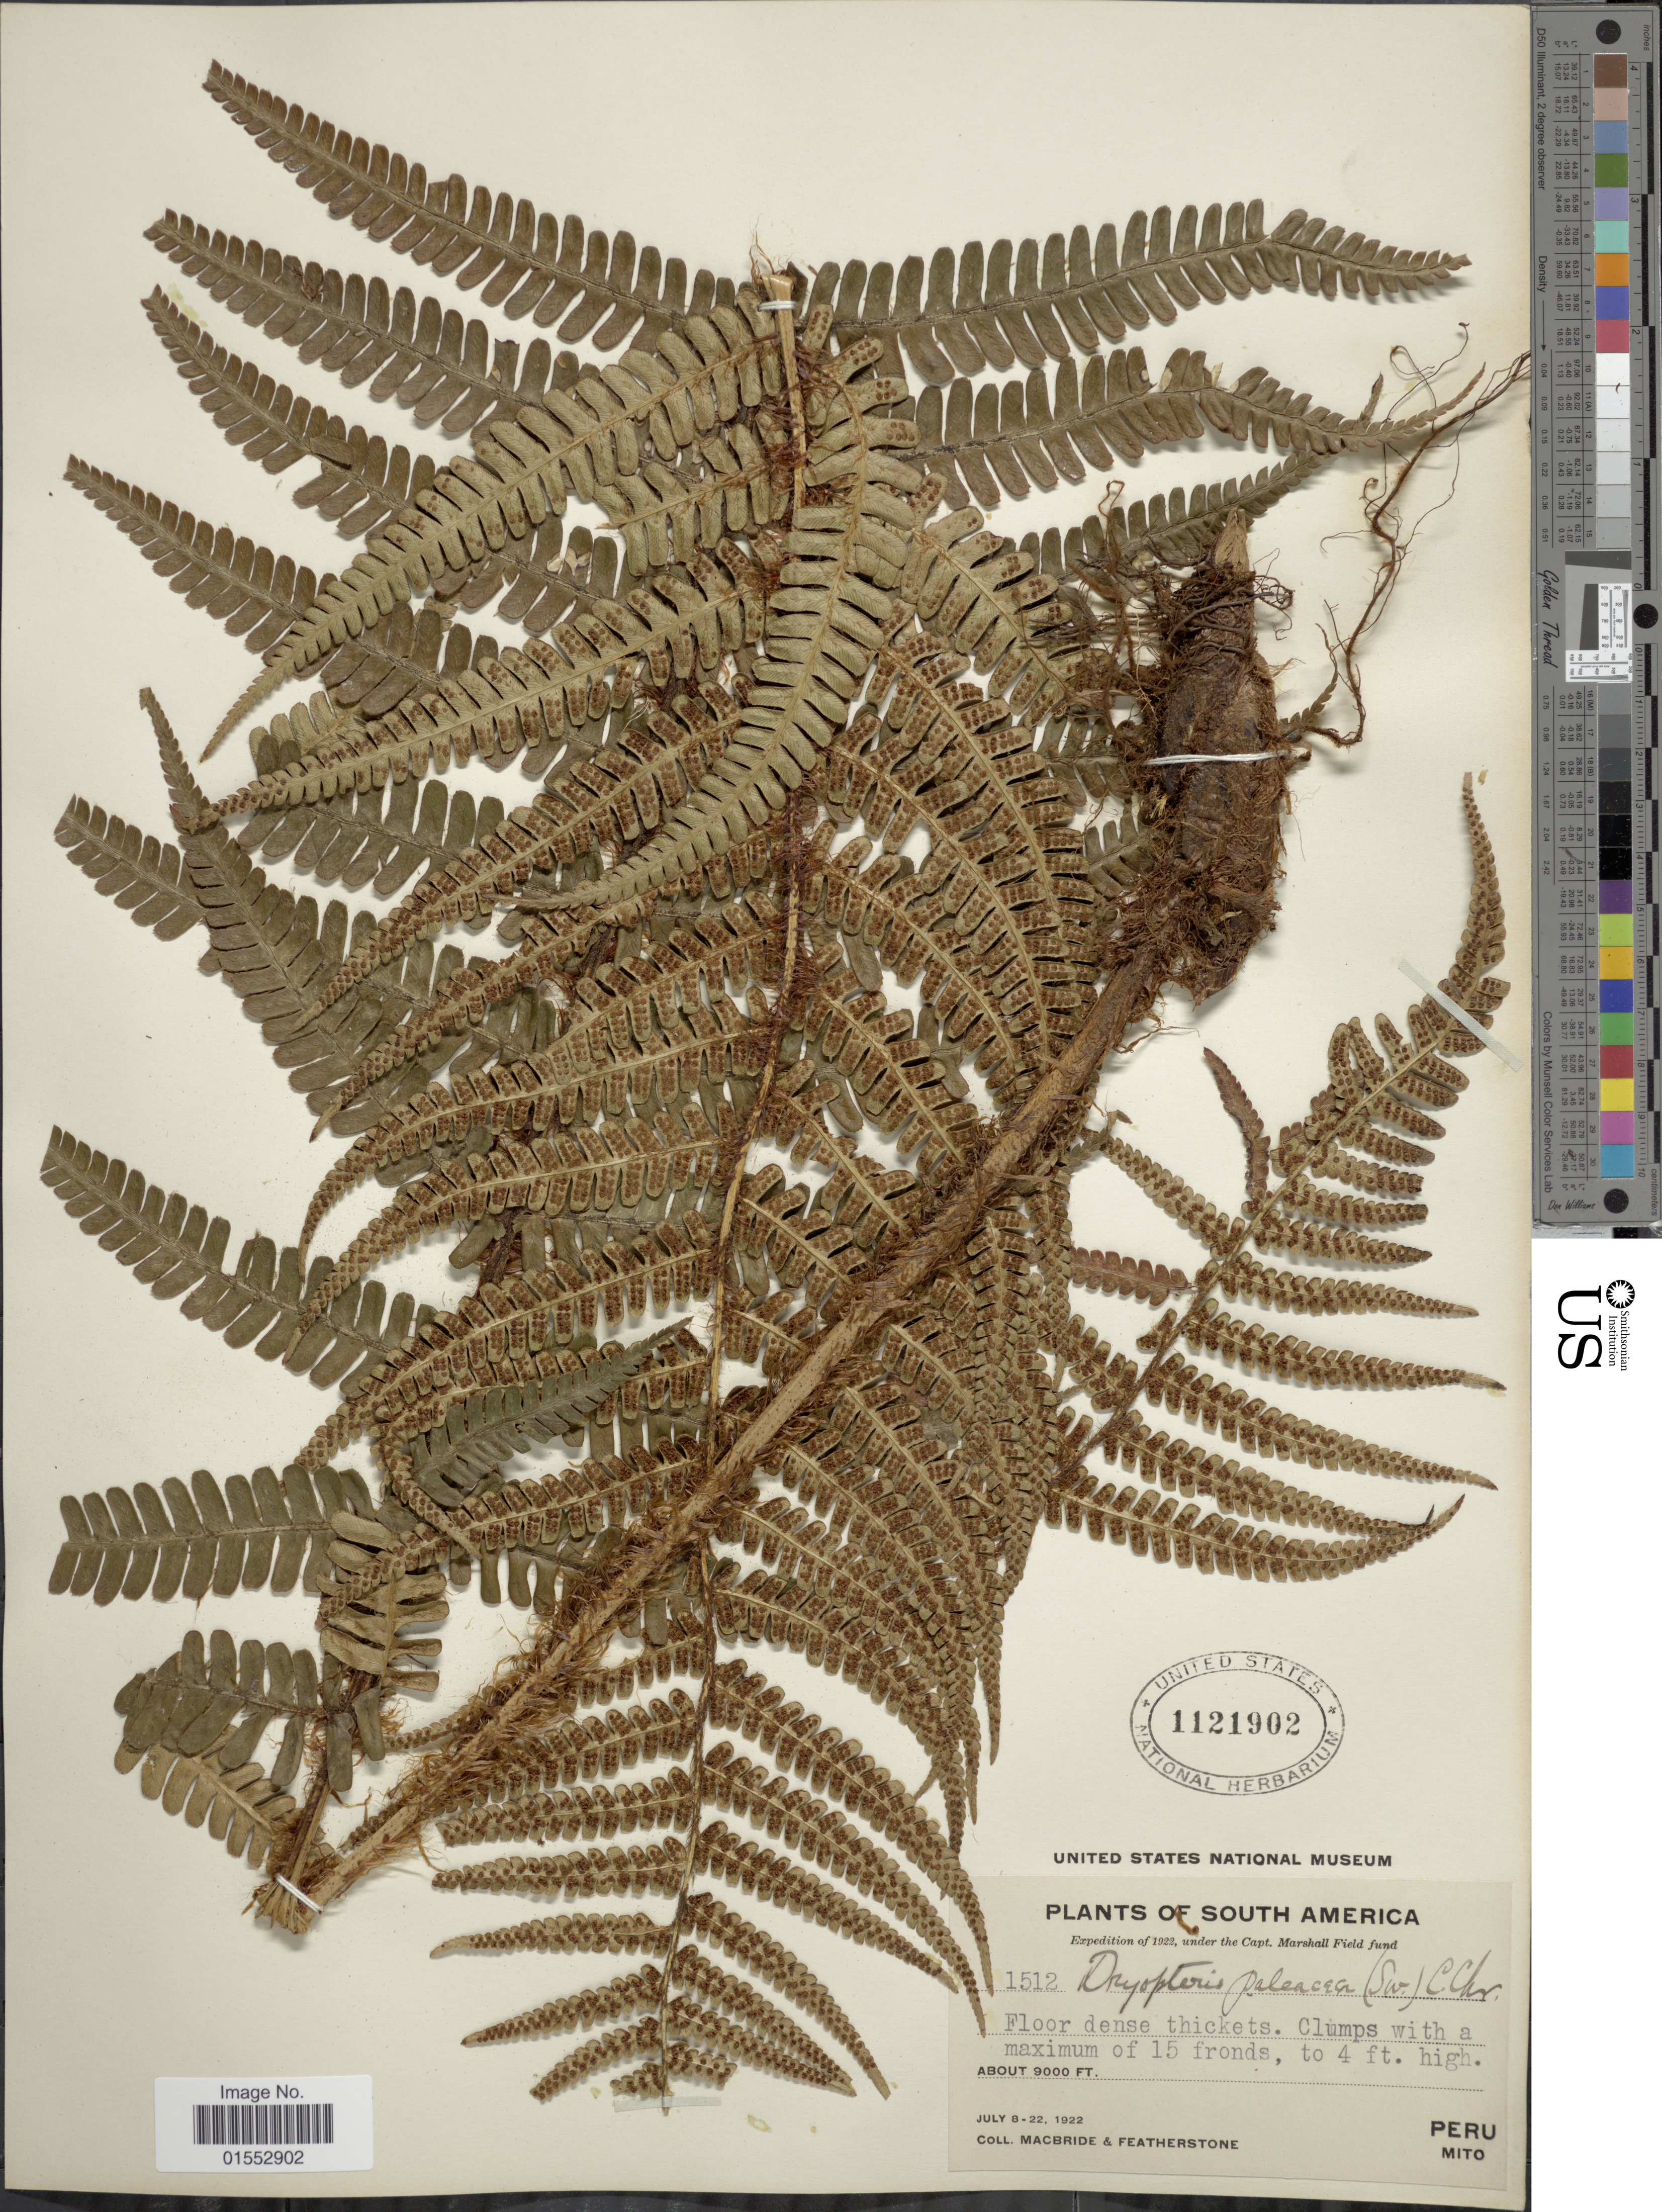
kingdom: Plantae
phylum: Tracheophyta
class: Polypodiopsida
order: Polypodiales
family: Dryopteridaceae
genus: Dryopteris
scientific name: Dryopteris wallichiana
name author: (Spreng.) Hyl.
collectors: Macbride, -- & -. Featherstone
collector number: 1512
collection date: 1922-07-08/1922-07-22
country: Peru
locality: South America, Mito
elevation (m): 2743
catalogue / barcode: US 1121902